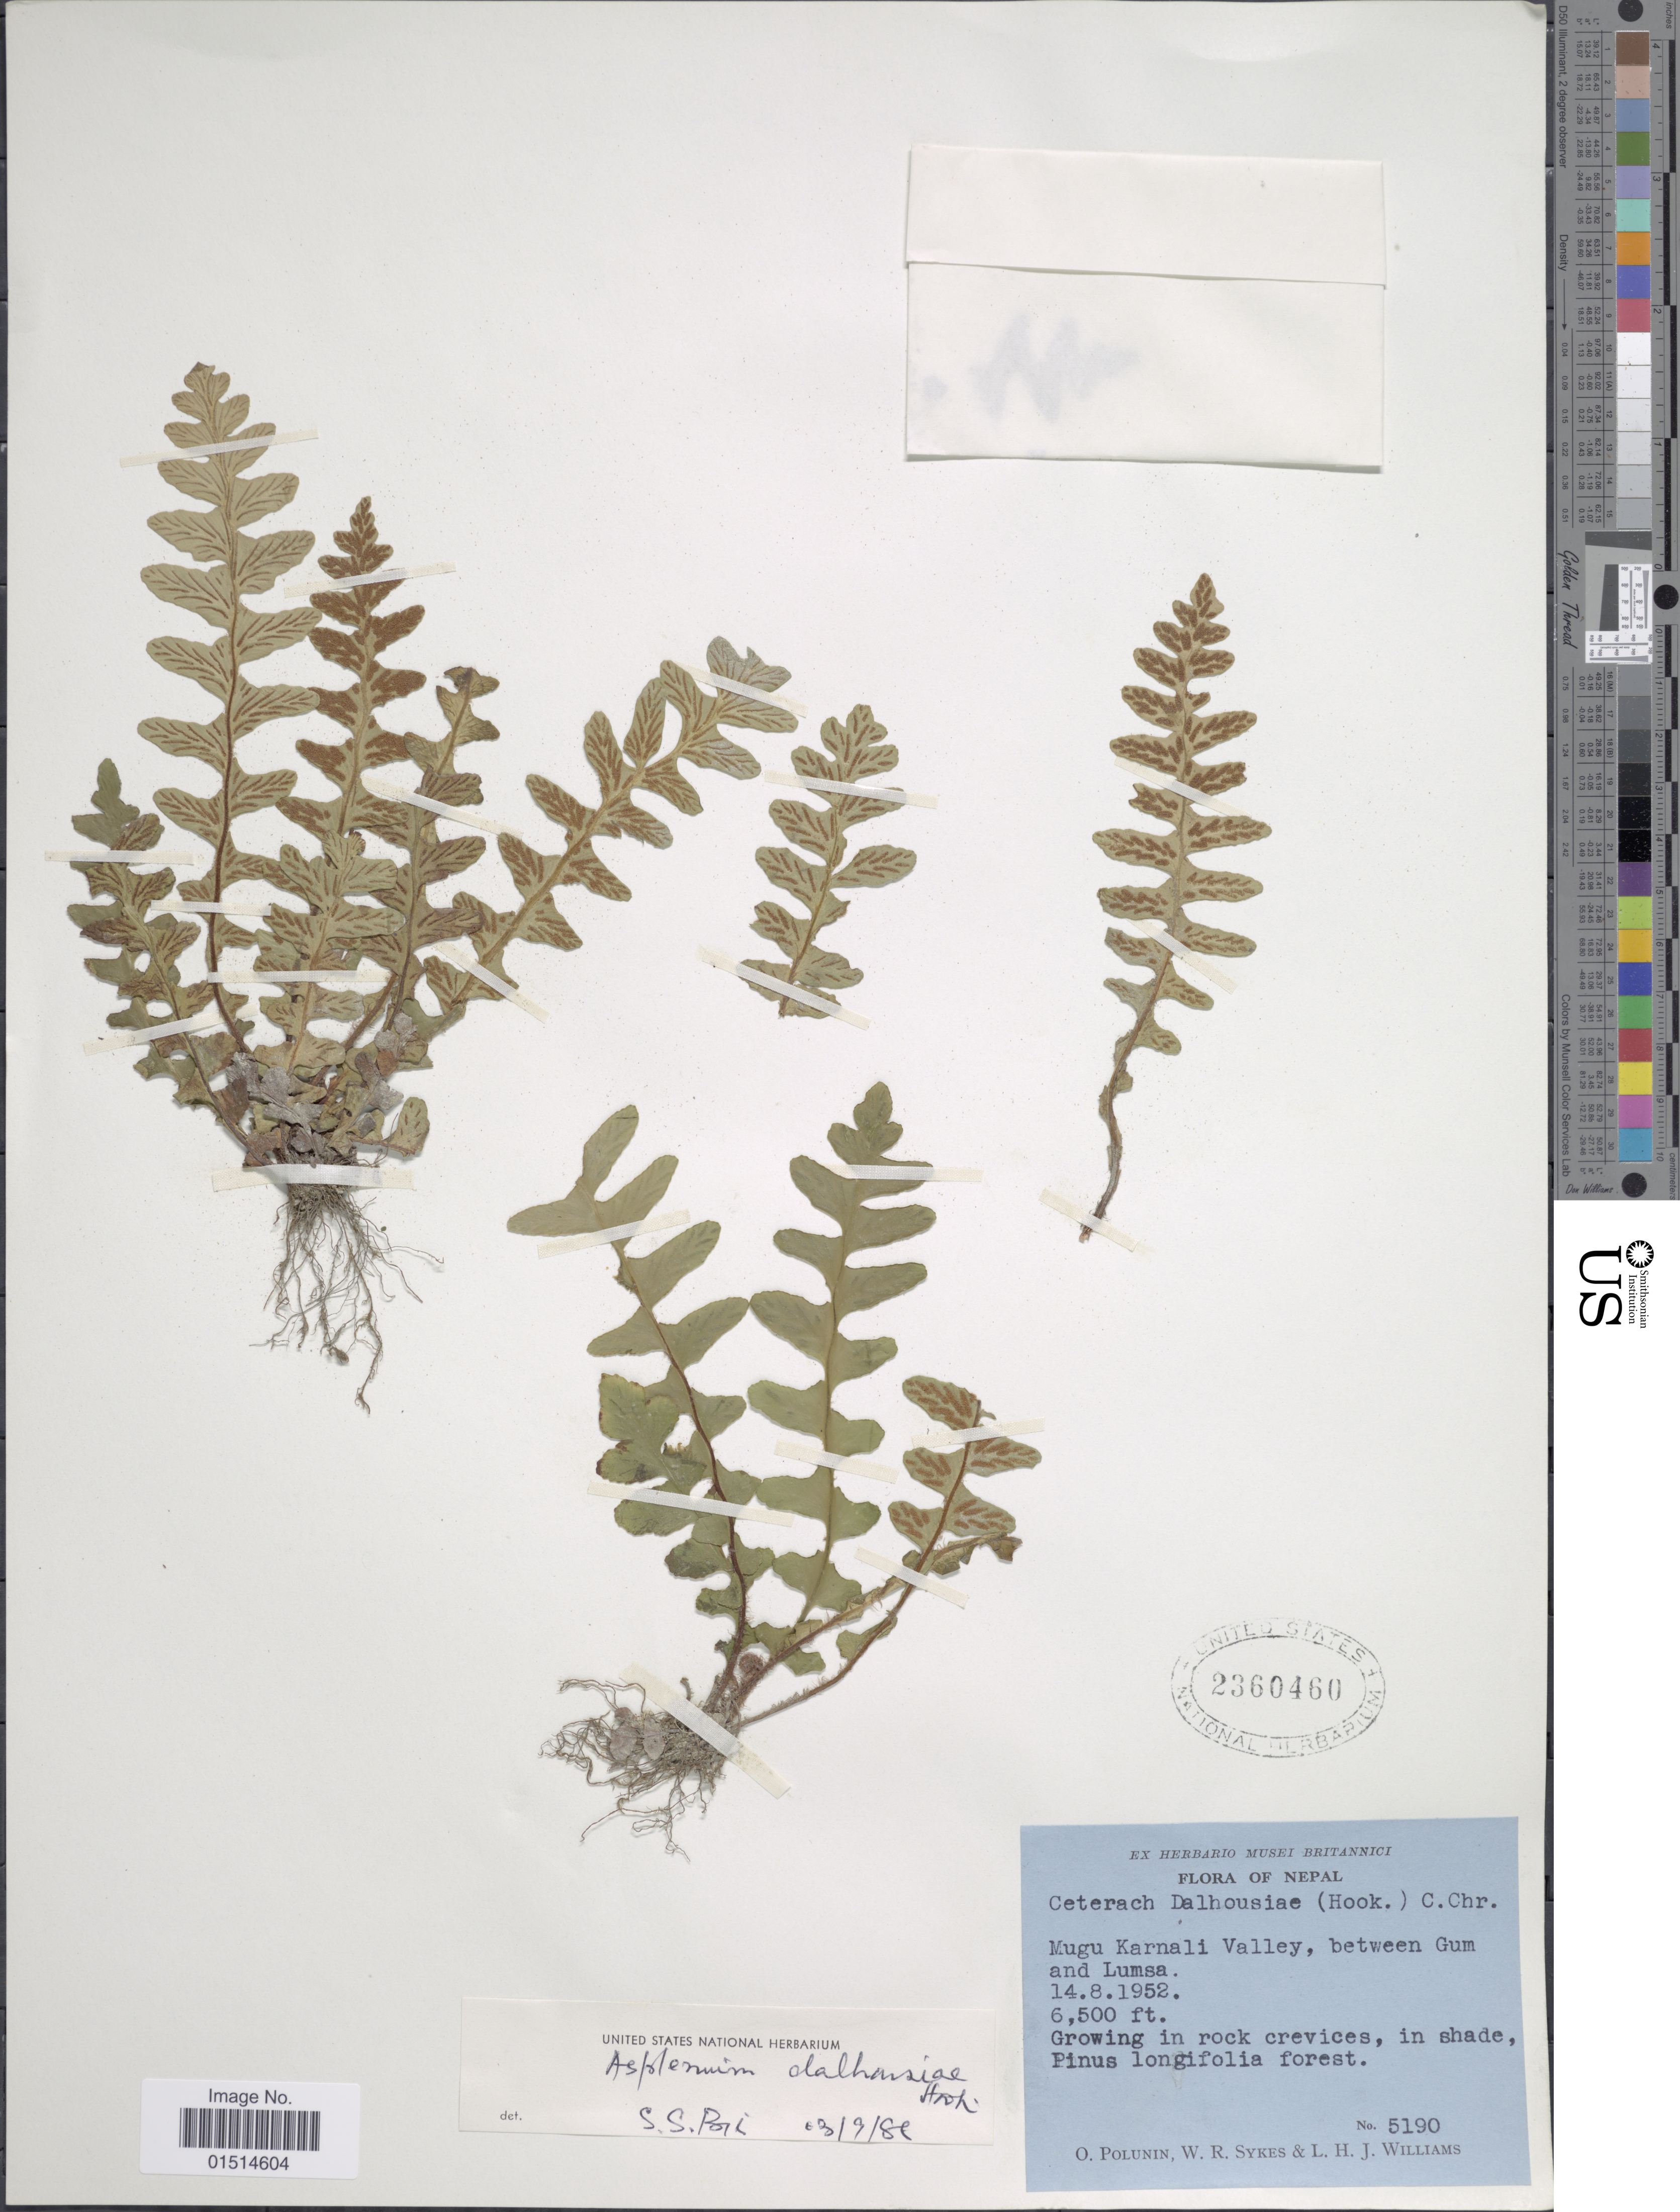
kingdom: Plantae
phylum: Tracheophyta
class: Polypodiopsida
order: Polypodiales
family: Aspleniaceae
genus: Asplenium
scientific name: Asplenium dalhousiae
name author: Hook.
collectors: O. V. Polunin, W. R. Sykes & L. H. J. Williams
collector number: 5190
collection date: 1952-08-14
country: Nepal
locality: Mugu Karnali Valley, between Gum and Lumsa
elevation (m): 1981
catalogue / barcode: US 2360460